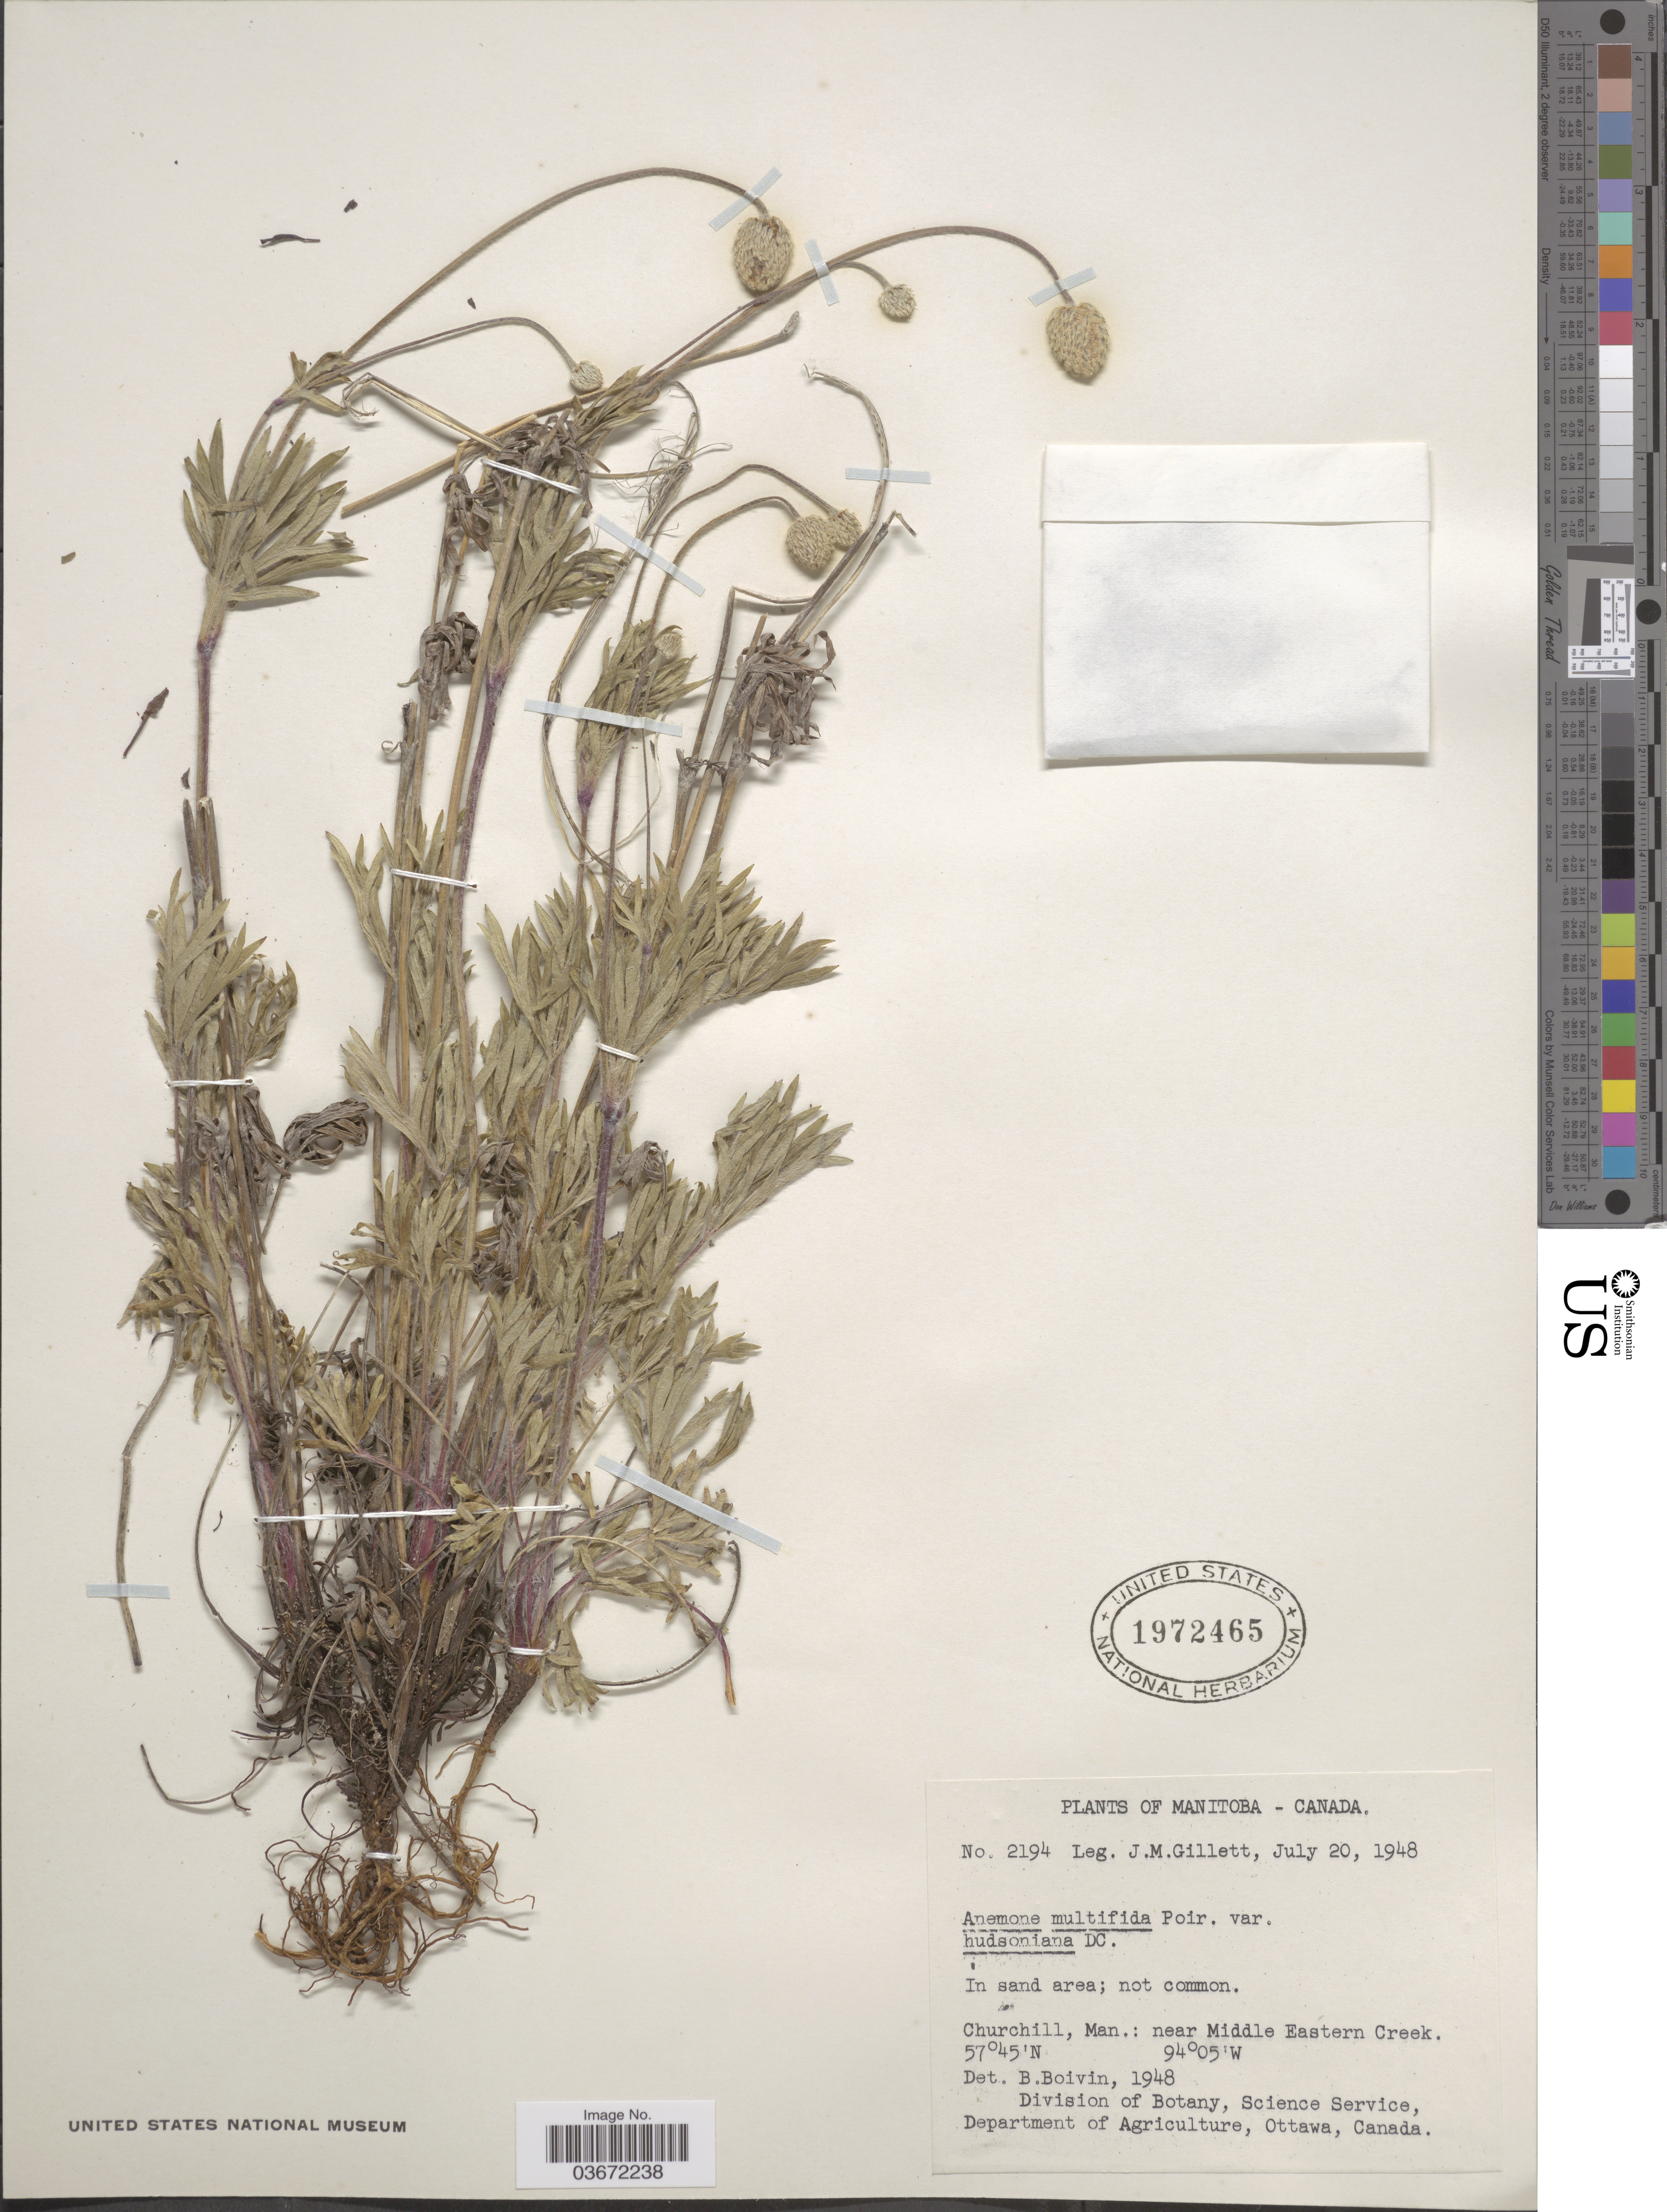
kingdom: Plantae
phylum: Tracheophyta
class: Magnoliopsida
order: Ranunculales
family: Ranunculaceae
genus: Anemone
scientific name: Anemone multifida var. hudsoniana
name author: DC.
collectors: J. M. Gillett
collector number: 2194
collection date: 1948-07-20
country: Canada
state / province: Manitoba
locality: Churchill: near Middle Eastern Creek.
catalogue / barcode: US 1972465